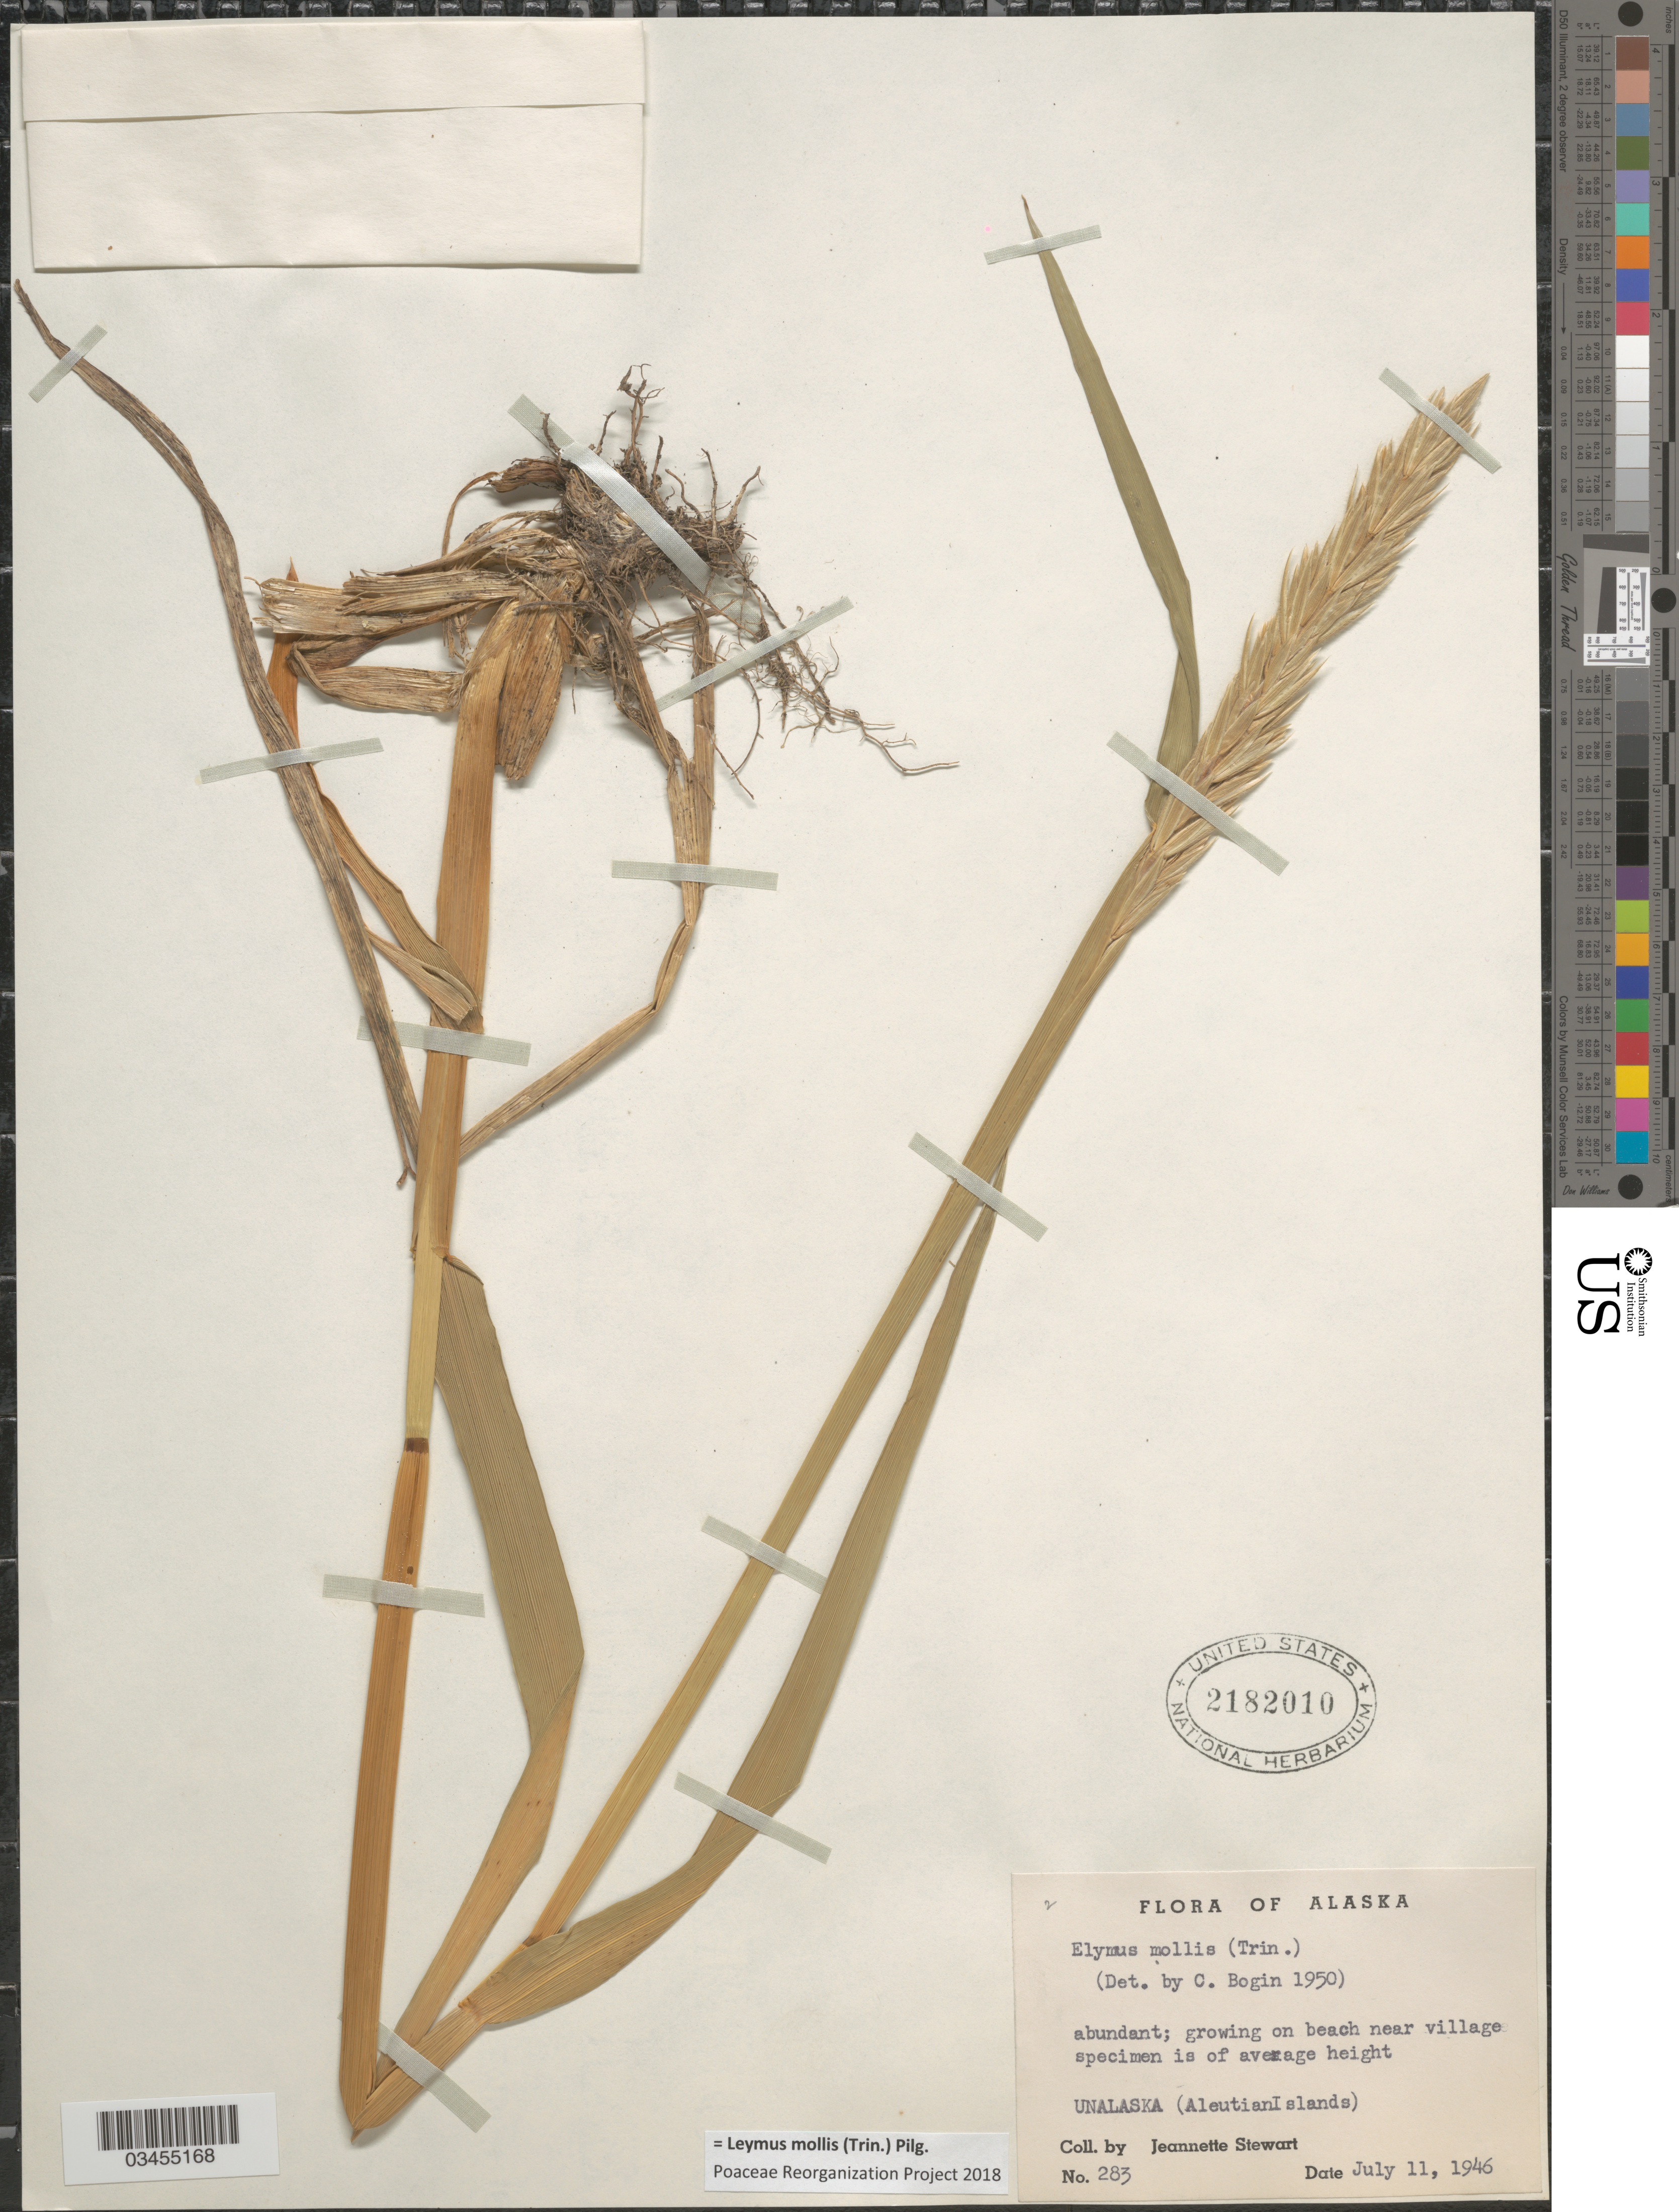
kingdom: Plantae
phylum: Tracheophyta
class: Liliopsida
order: Poales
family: Poaceae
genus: Leymus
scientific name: Leymus mollis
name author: (Trin.) Pilg.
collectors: J. Stewart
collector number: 283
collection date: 1946-07-11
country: United States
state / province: Alaska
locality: On beach near village. Unalaska (Aleutian Islands).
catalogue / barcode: US 2182010